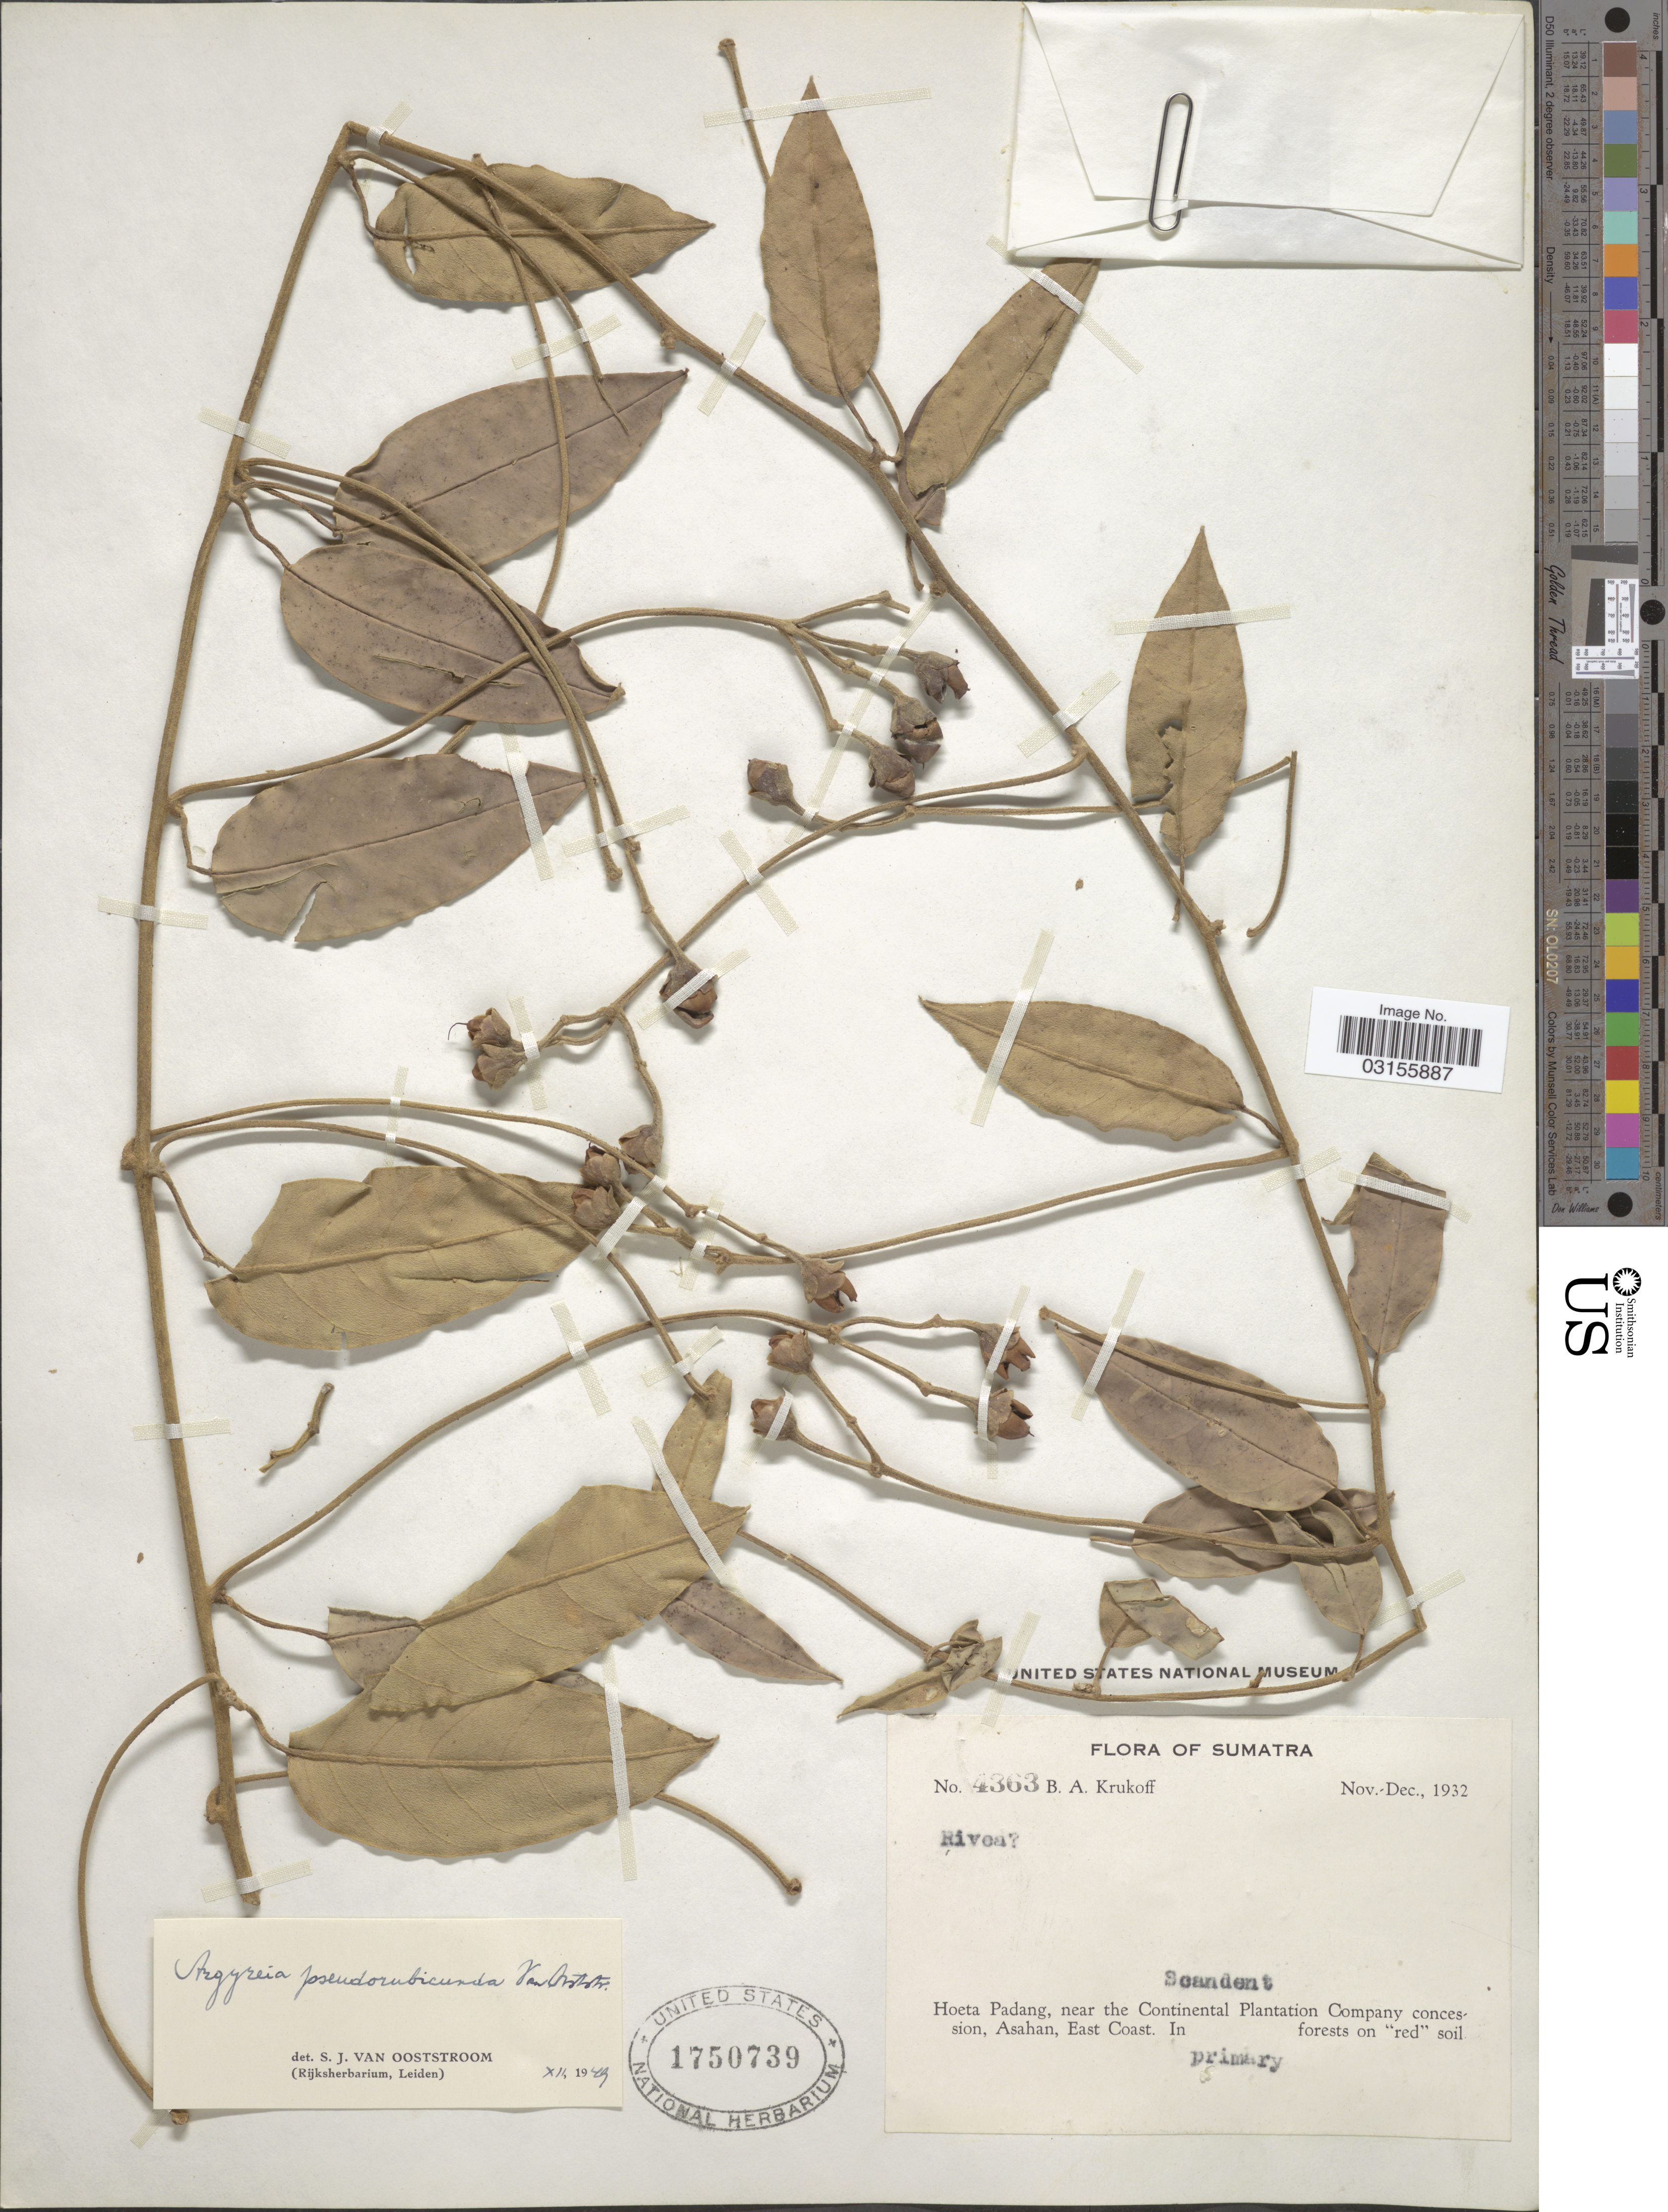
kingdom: Plantae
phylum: Tracheophyta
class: Magnoliopsida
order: Solanales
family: Convolvulaceae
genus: Argyreia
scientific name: Argyreia pseudorubicunda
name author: Ooststr.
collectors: B. A. Krukoff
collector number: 4363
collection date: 1932-11/1932-12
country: Indonesia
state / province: Sumatra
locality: Hoeta, Padang, near the Continental Plantation Company concession, Asahan, East Coast.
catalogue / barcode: US 1750739